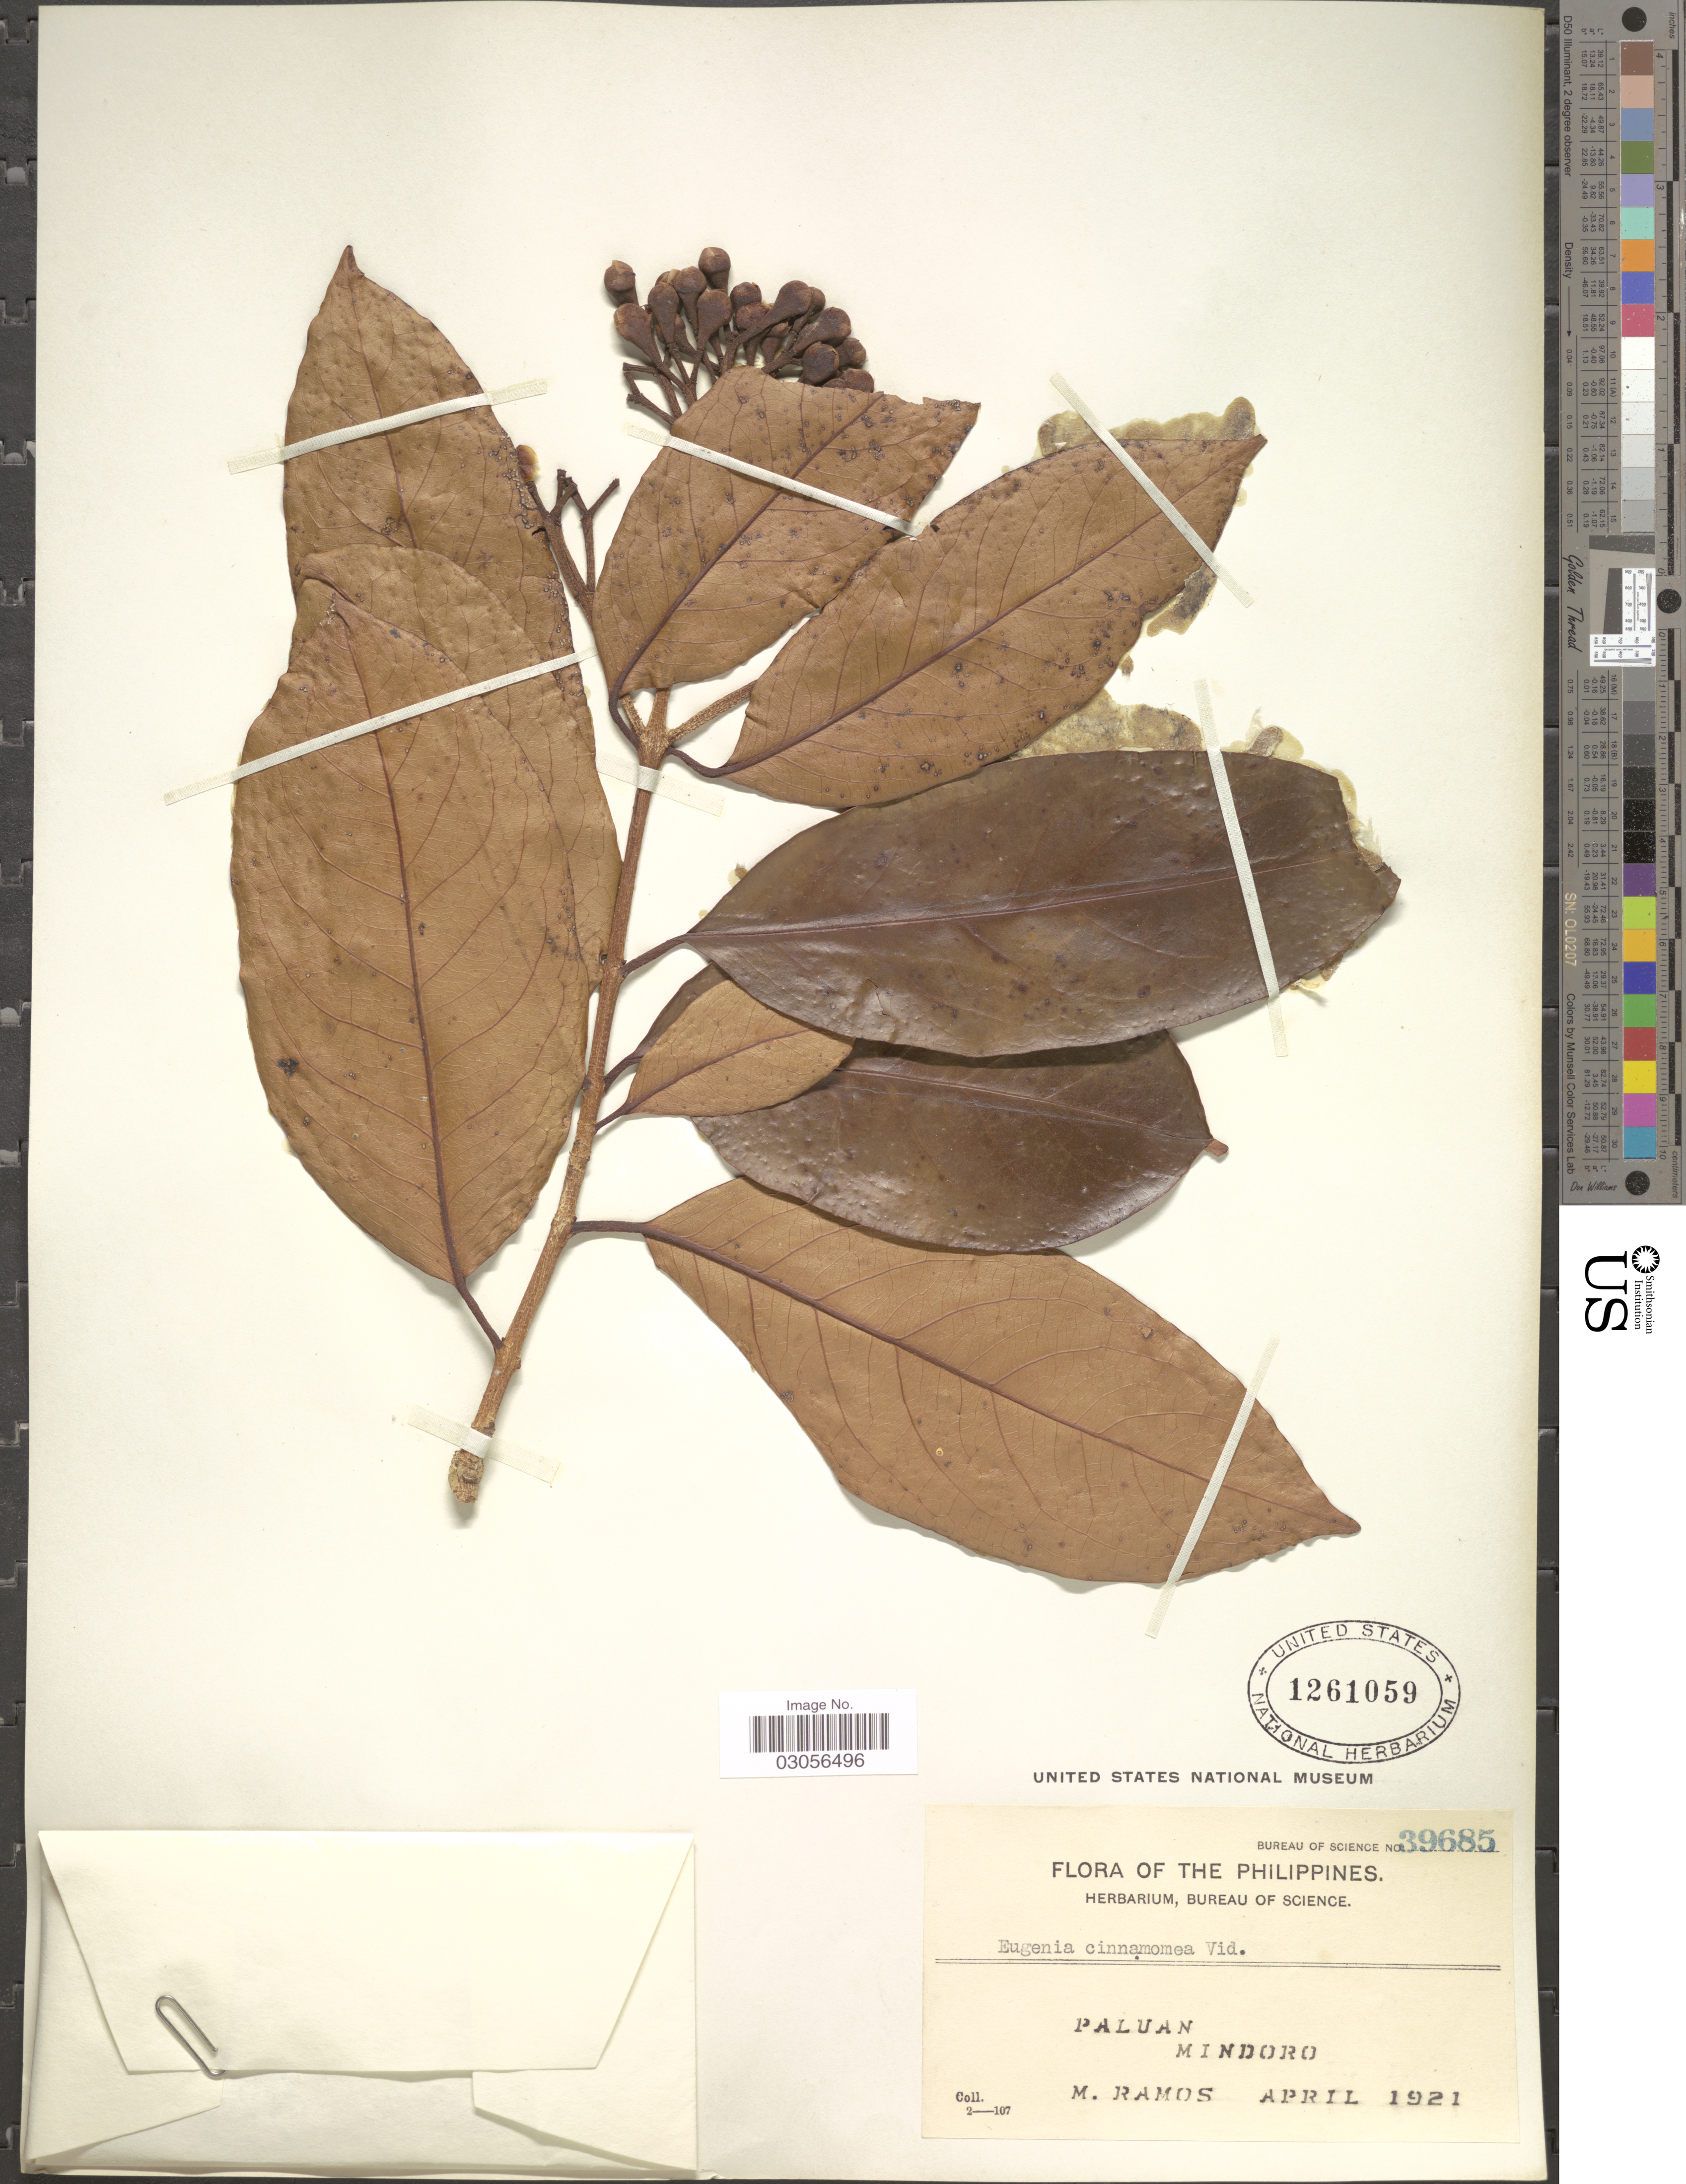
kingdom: Plantae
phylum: Tracheophyta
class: Magnoliopsida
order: Myrtales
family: Myrtaceae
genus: Syzygium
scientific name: Syzygium cinnamomeum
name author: (Vidal) Merr.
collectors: M. Ramos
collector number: Bureau of science 39685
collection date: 1921-04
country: Philippines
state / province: Mimaropa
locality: Paluan, Mindoro.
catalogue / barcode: US 1261059